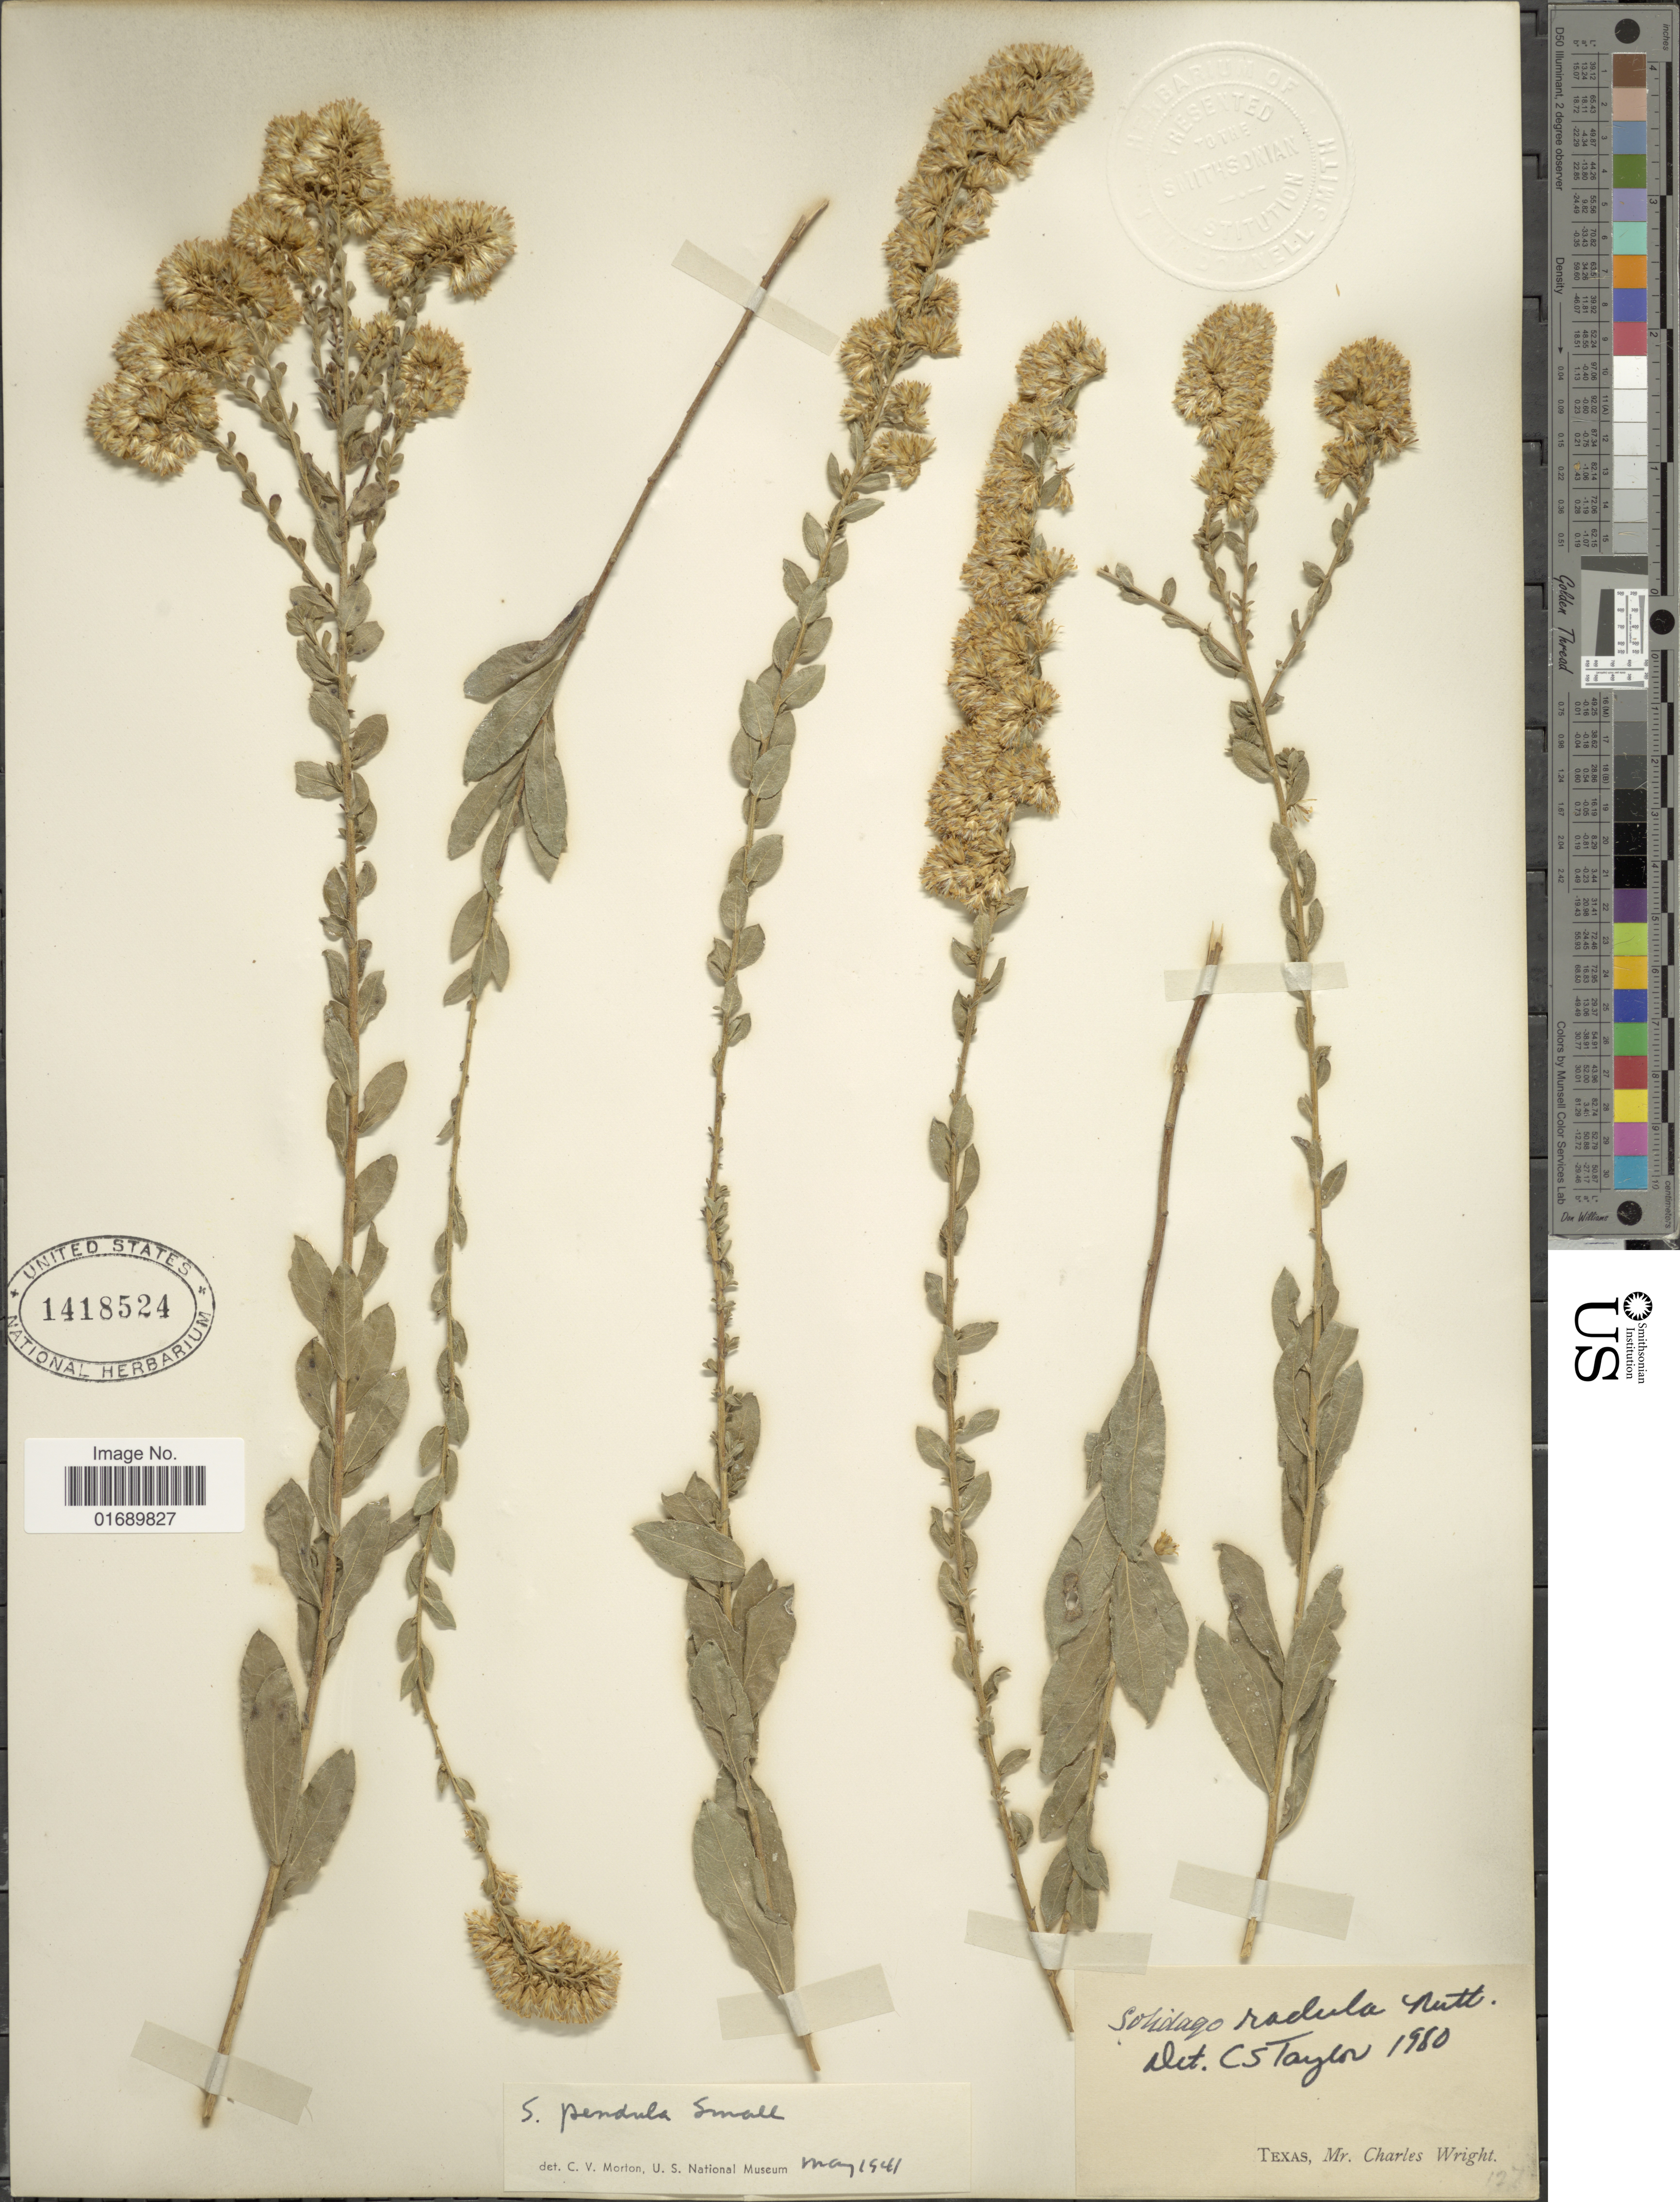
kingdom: Plantae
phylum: Tracheophyta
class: Magnoliopsida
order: Asterales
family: Asteraceae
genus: Solidago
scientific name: Solidago radula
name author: Nutt.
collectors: C. Wright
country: United States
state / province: Texas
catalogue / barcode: US 1418524